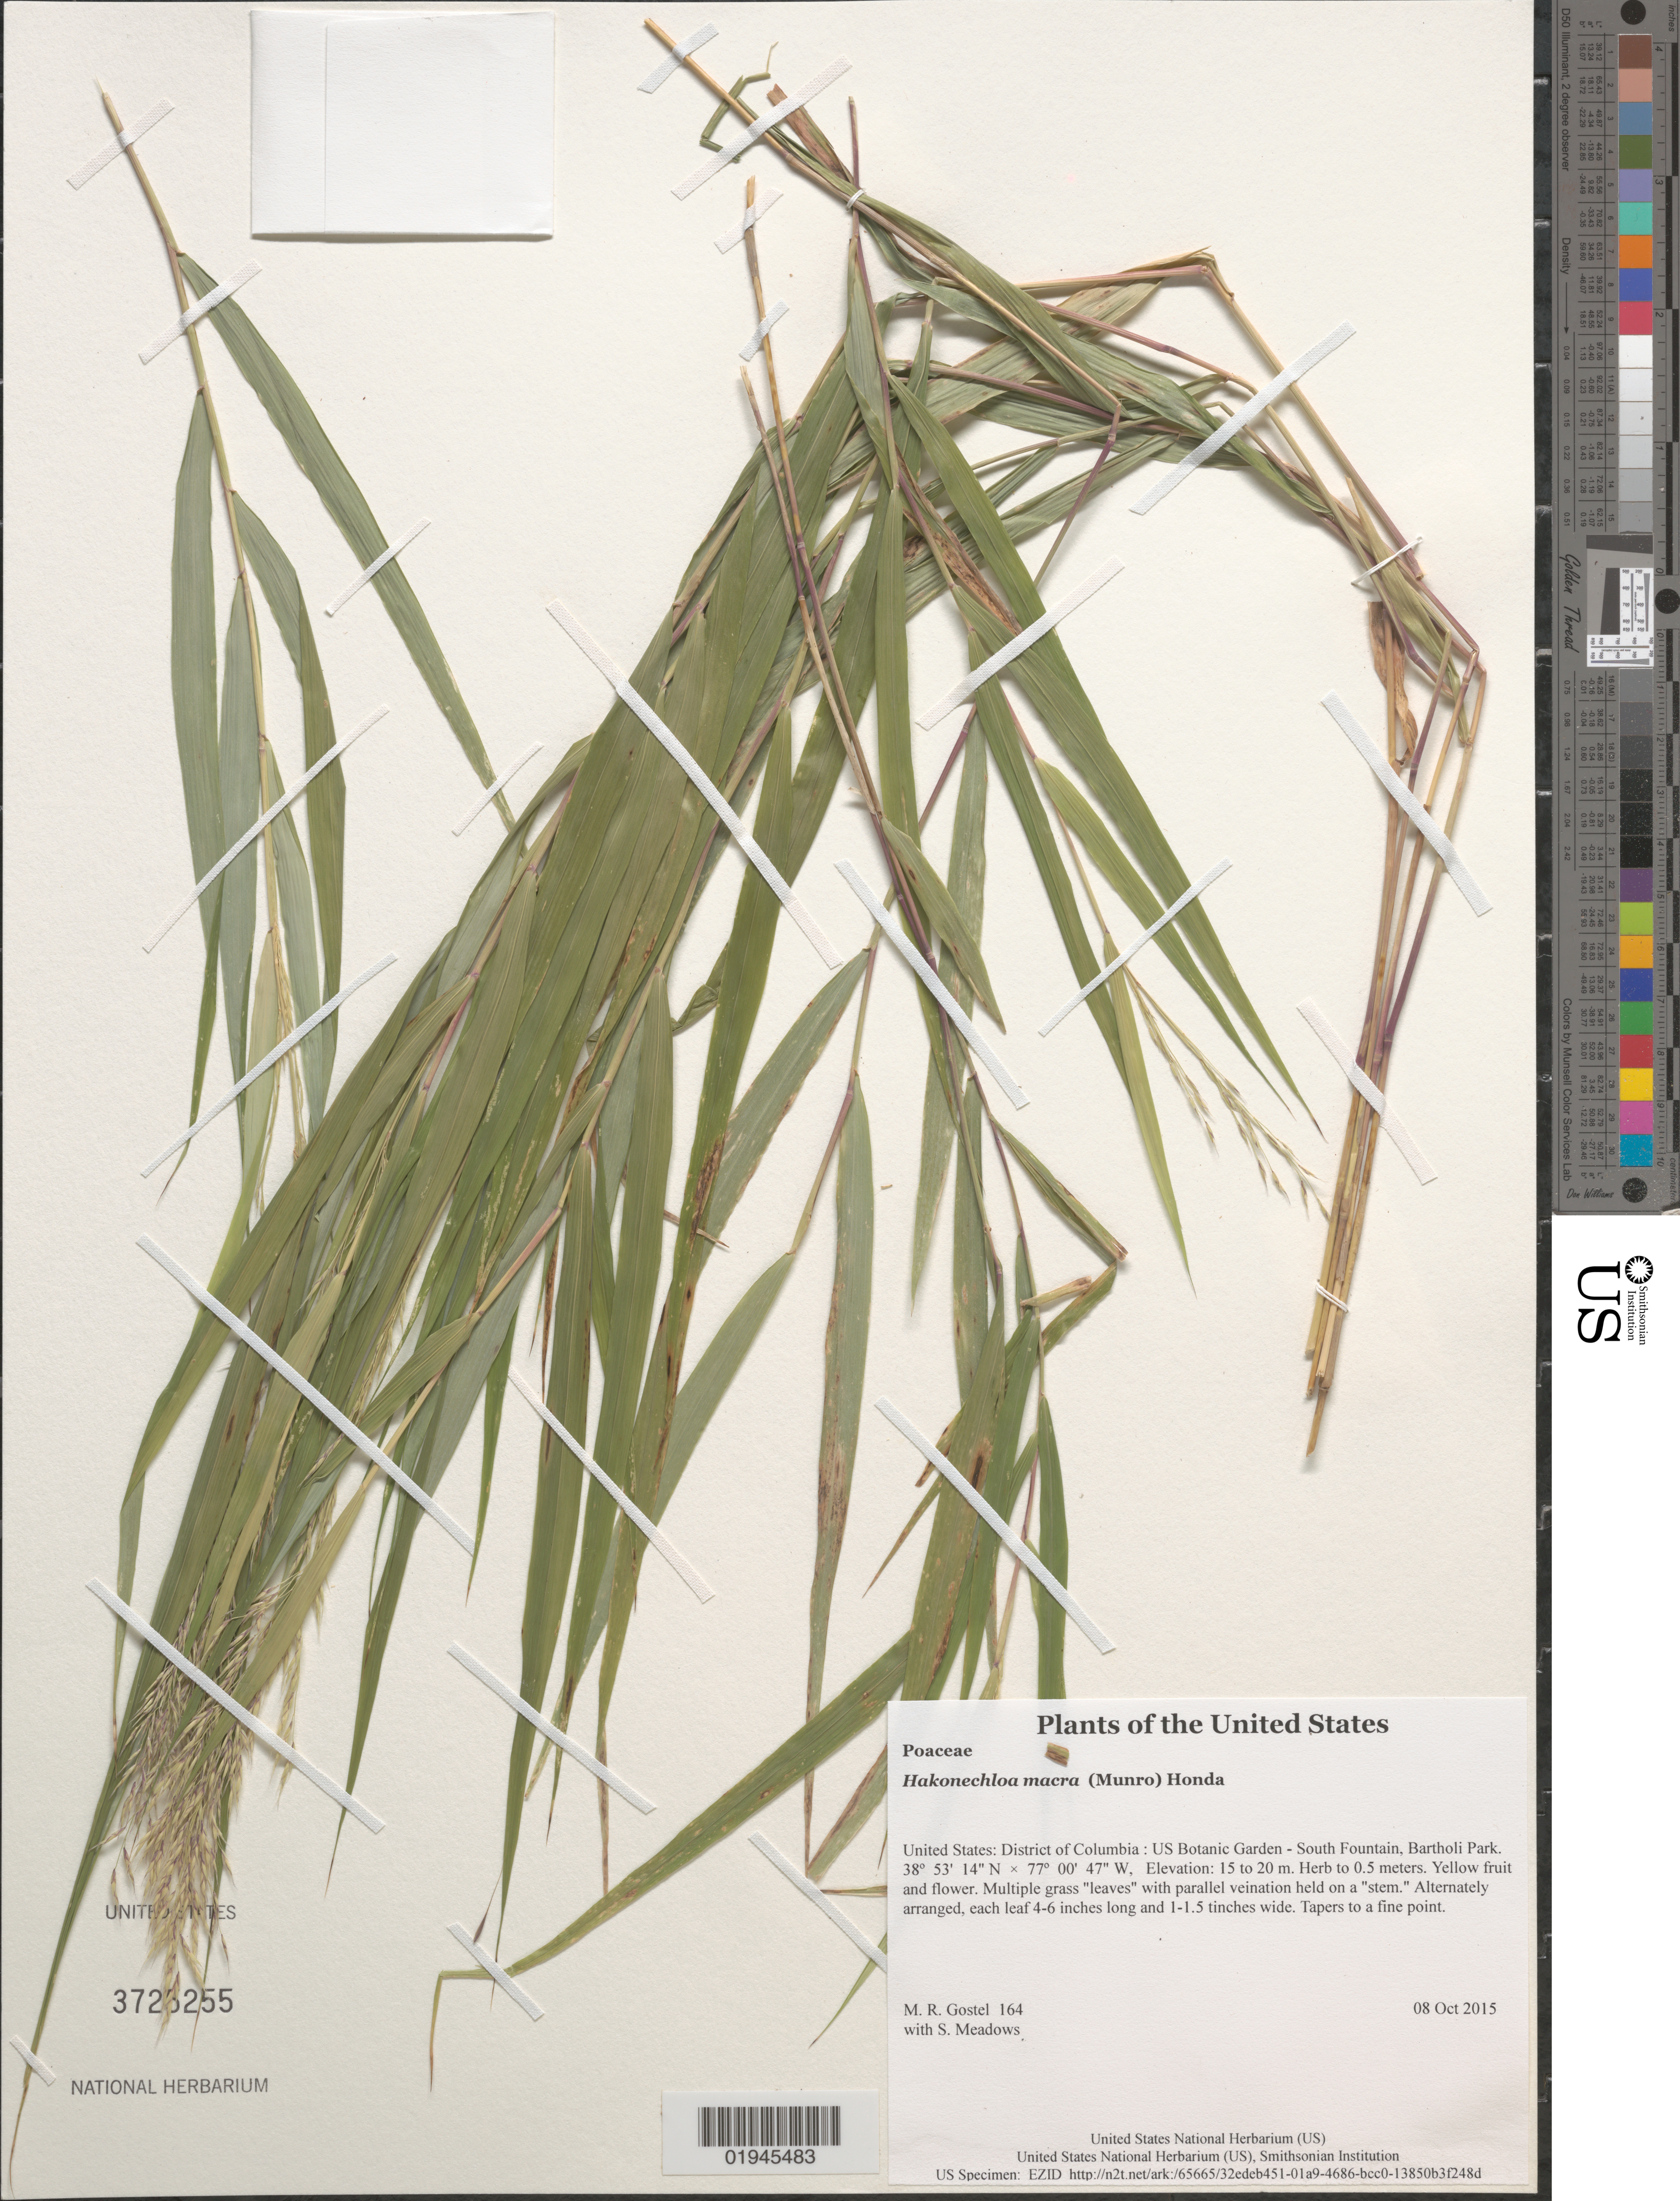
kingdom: Plantae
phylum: Tracheophyta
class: Liliopsida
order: Poales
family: Poaceae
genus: Hakonechloa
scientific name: Hakonechloa macra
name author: (Munro) Honda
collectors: M. R. Gostel & S. Meadows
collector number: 164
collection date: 2015-10-08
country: United States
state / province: District of Columbia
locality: US Botanic Garden - South Fountain, Bartholi Park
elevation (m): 15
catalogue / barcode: US 3725255